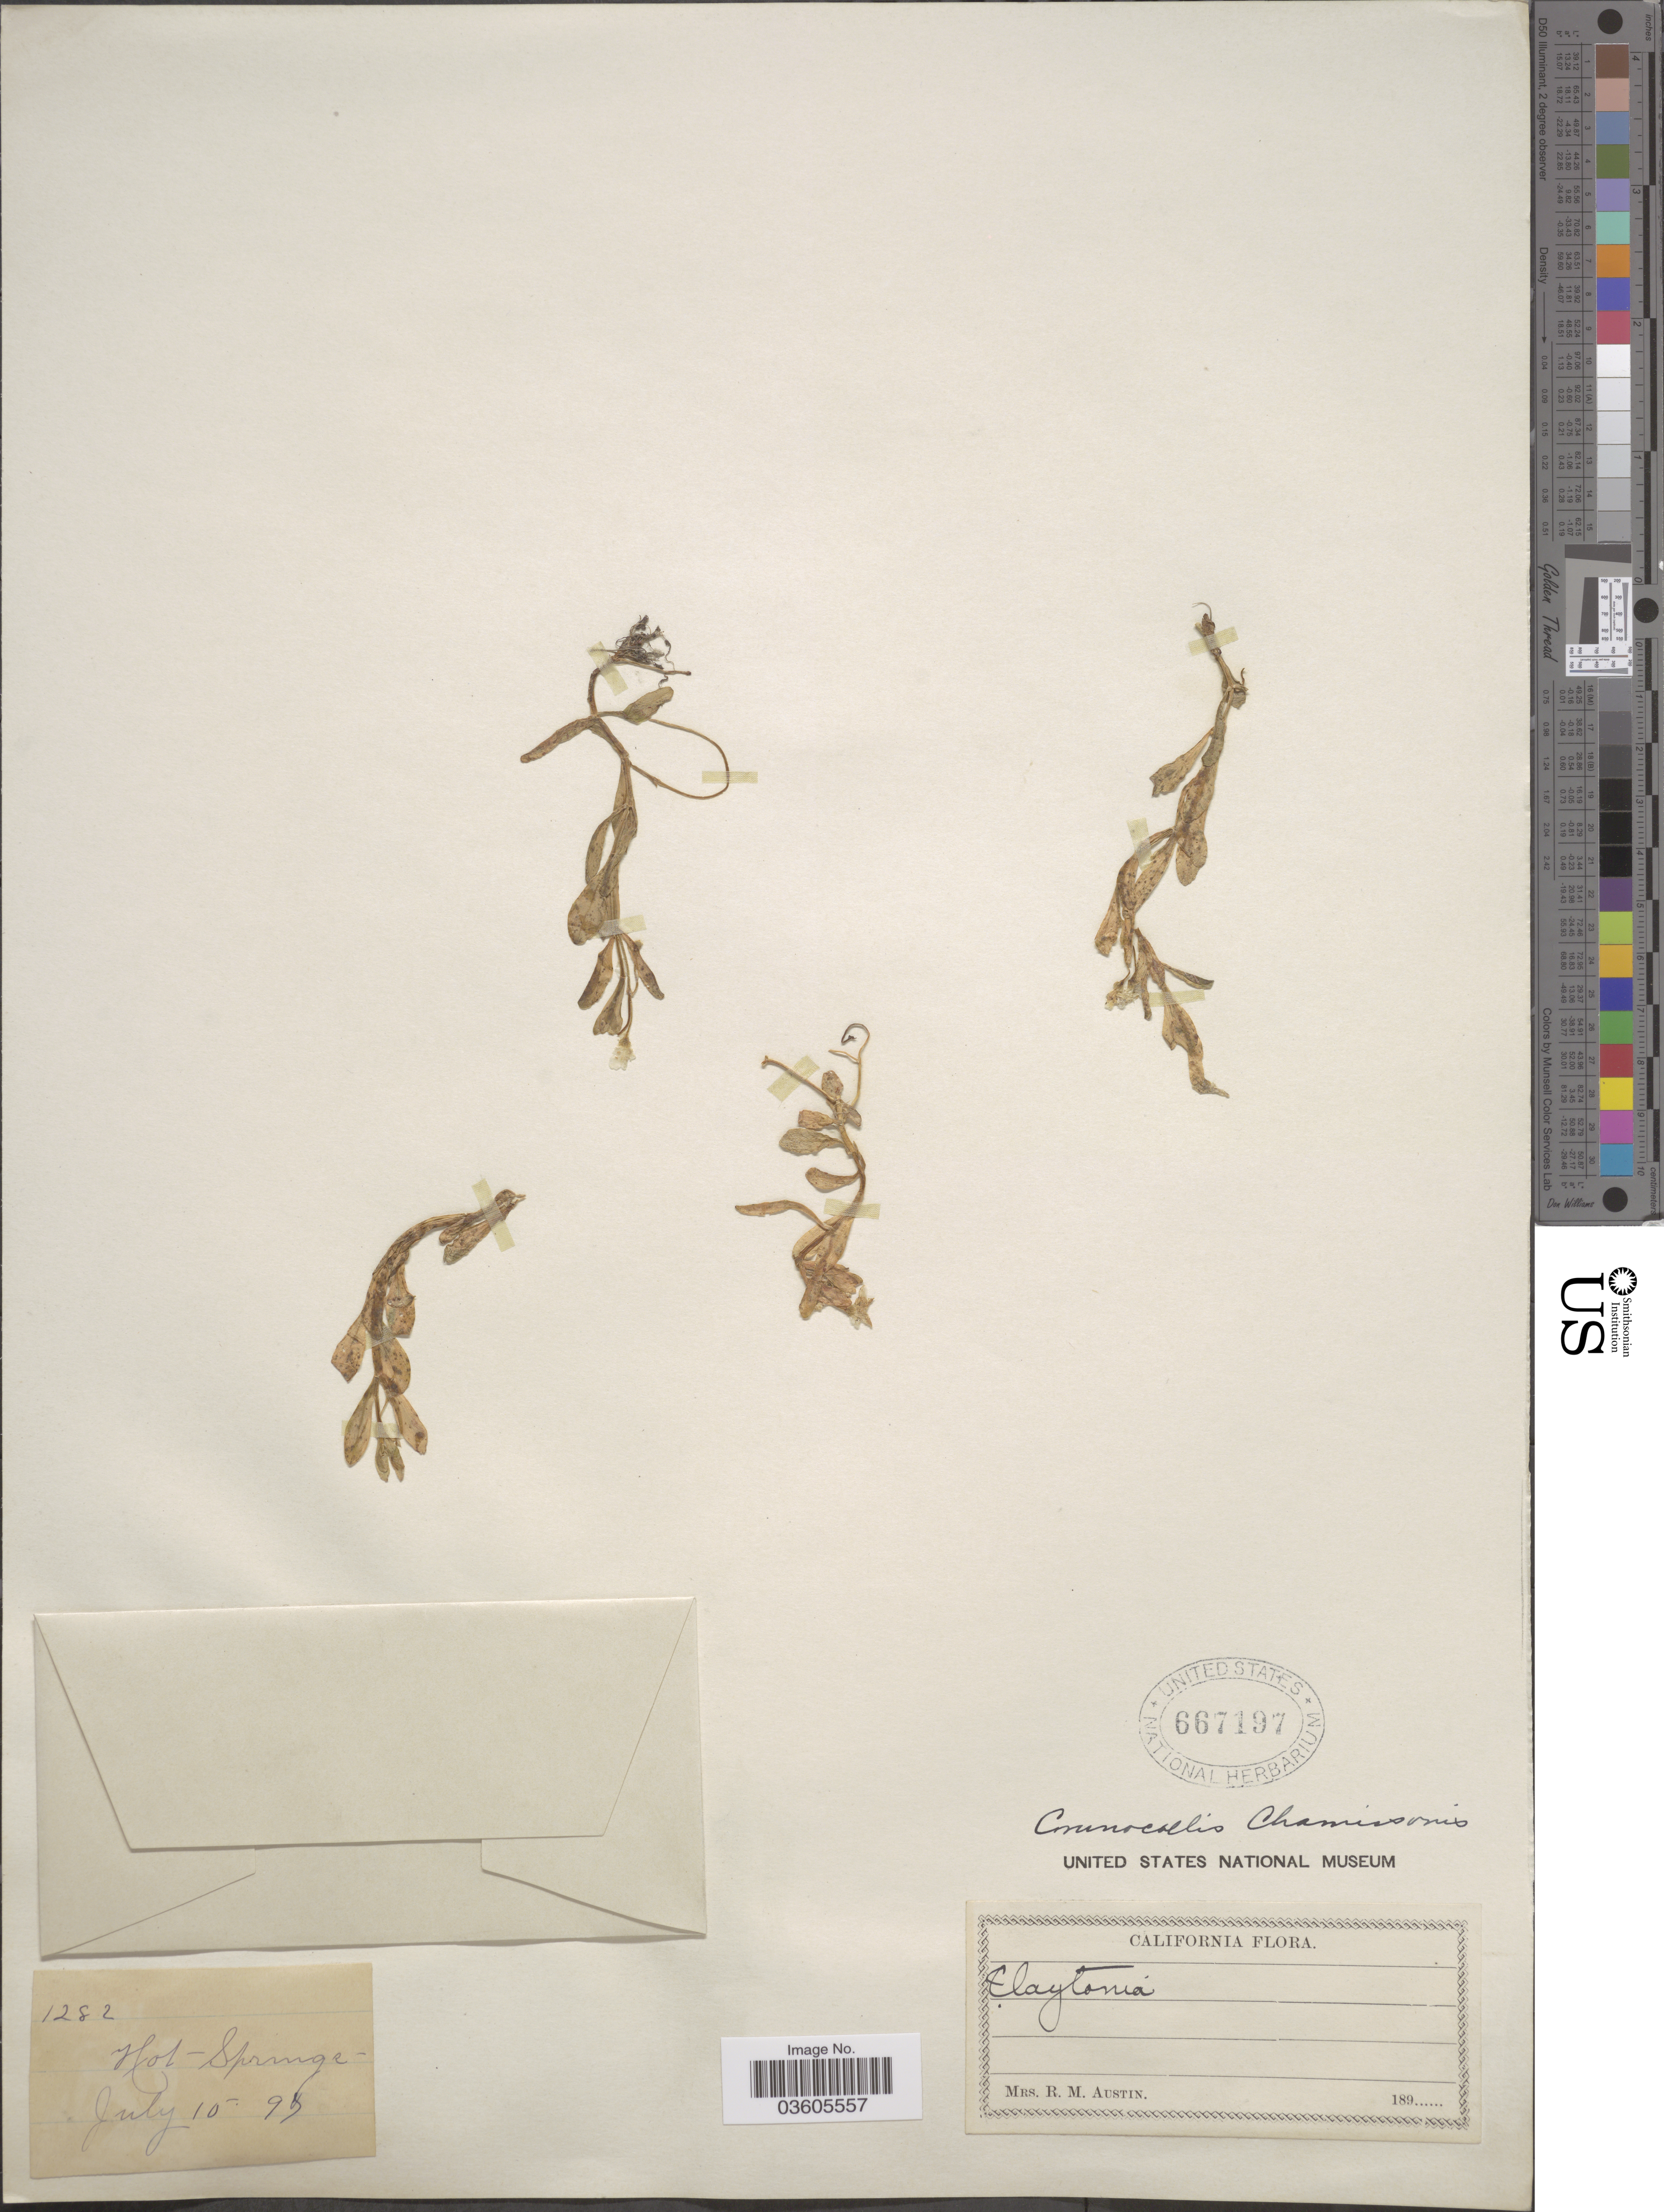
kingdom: Plantae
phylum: Tracheophyta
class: Magnoliopsida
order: Caryophyllales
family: Montiaceae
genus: Montia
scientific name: Montia chamissoi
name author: (Ledeb. ex Spreng.) Greene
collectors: R. Austin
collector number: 1282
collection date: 1897-07-10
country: United States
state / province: California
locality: Hot Springs.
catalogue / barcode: US 667197